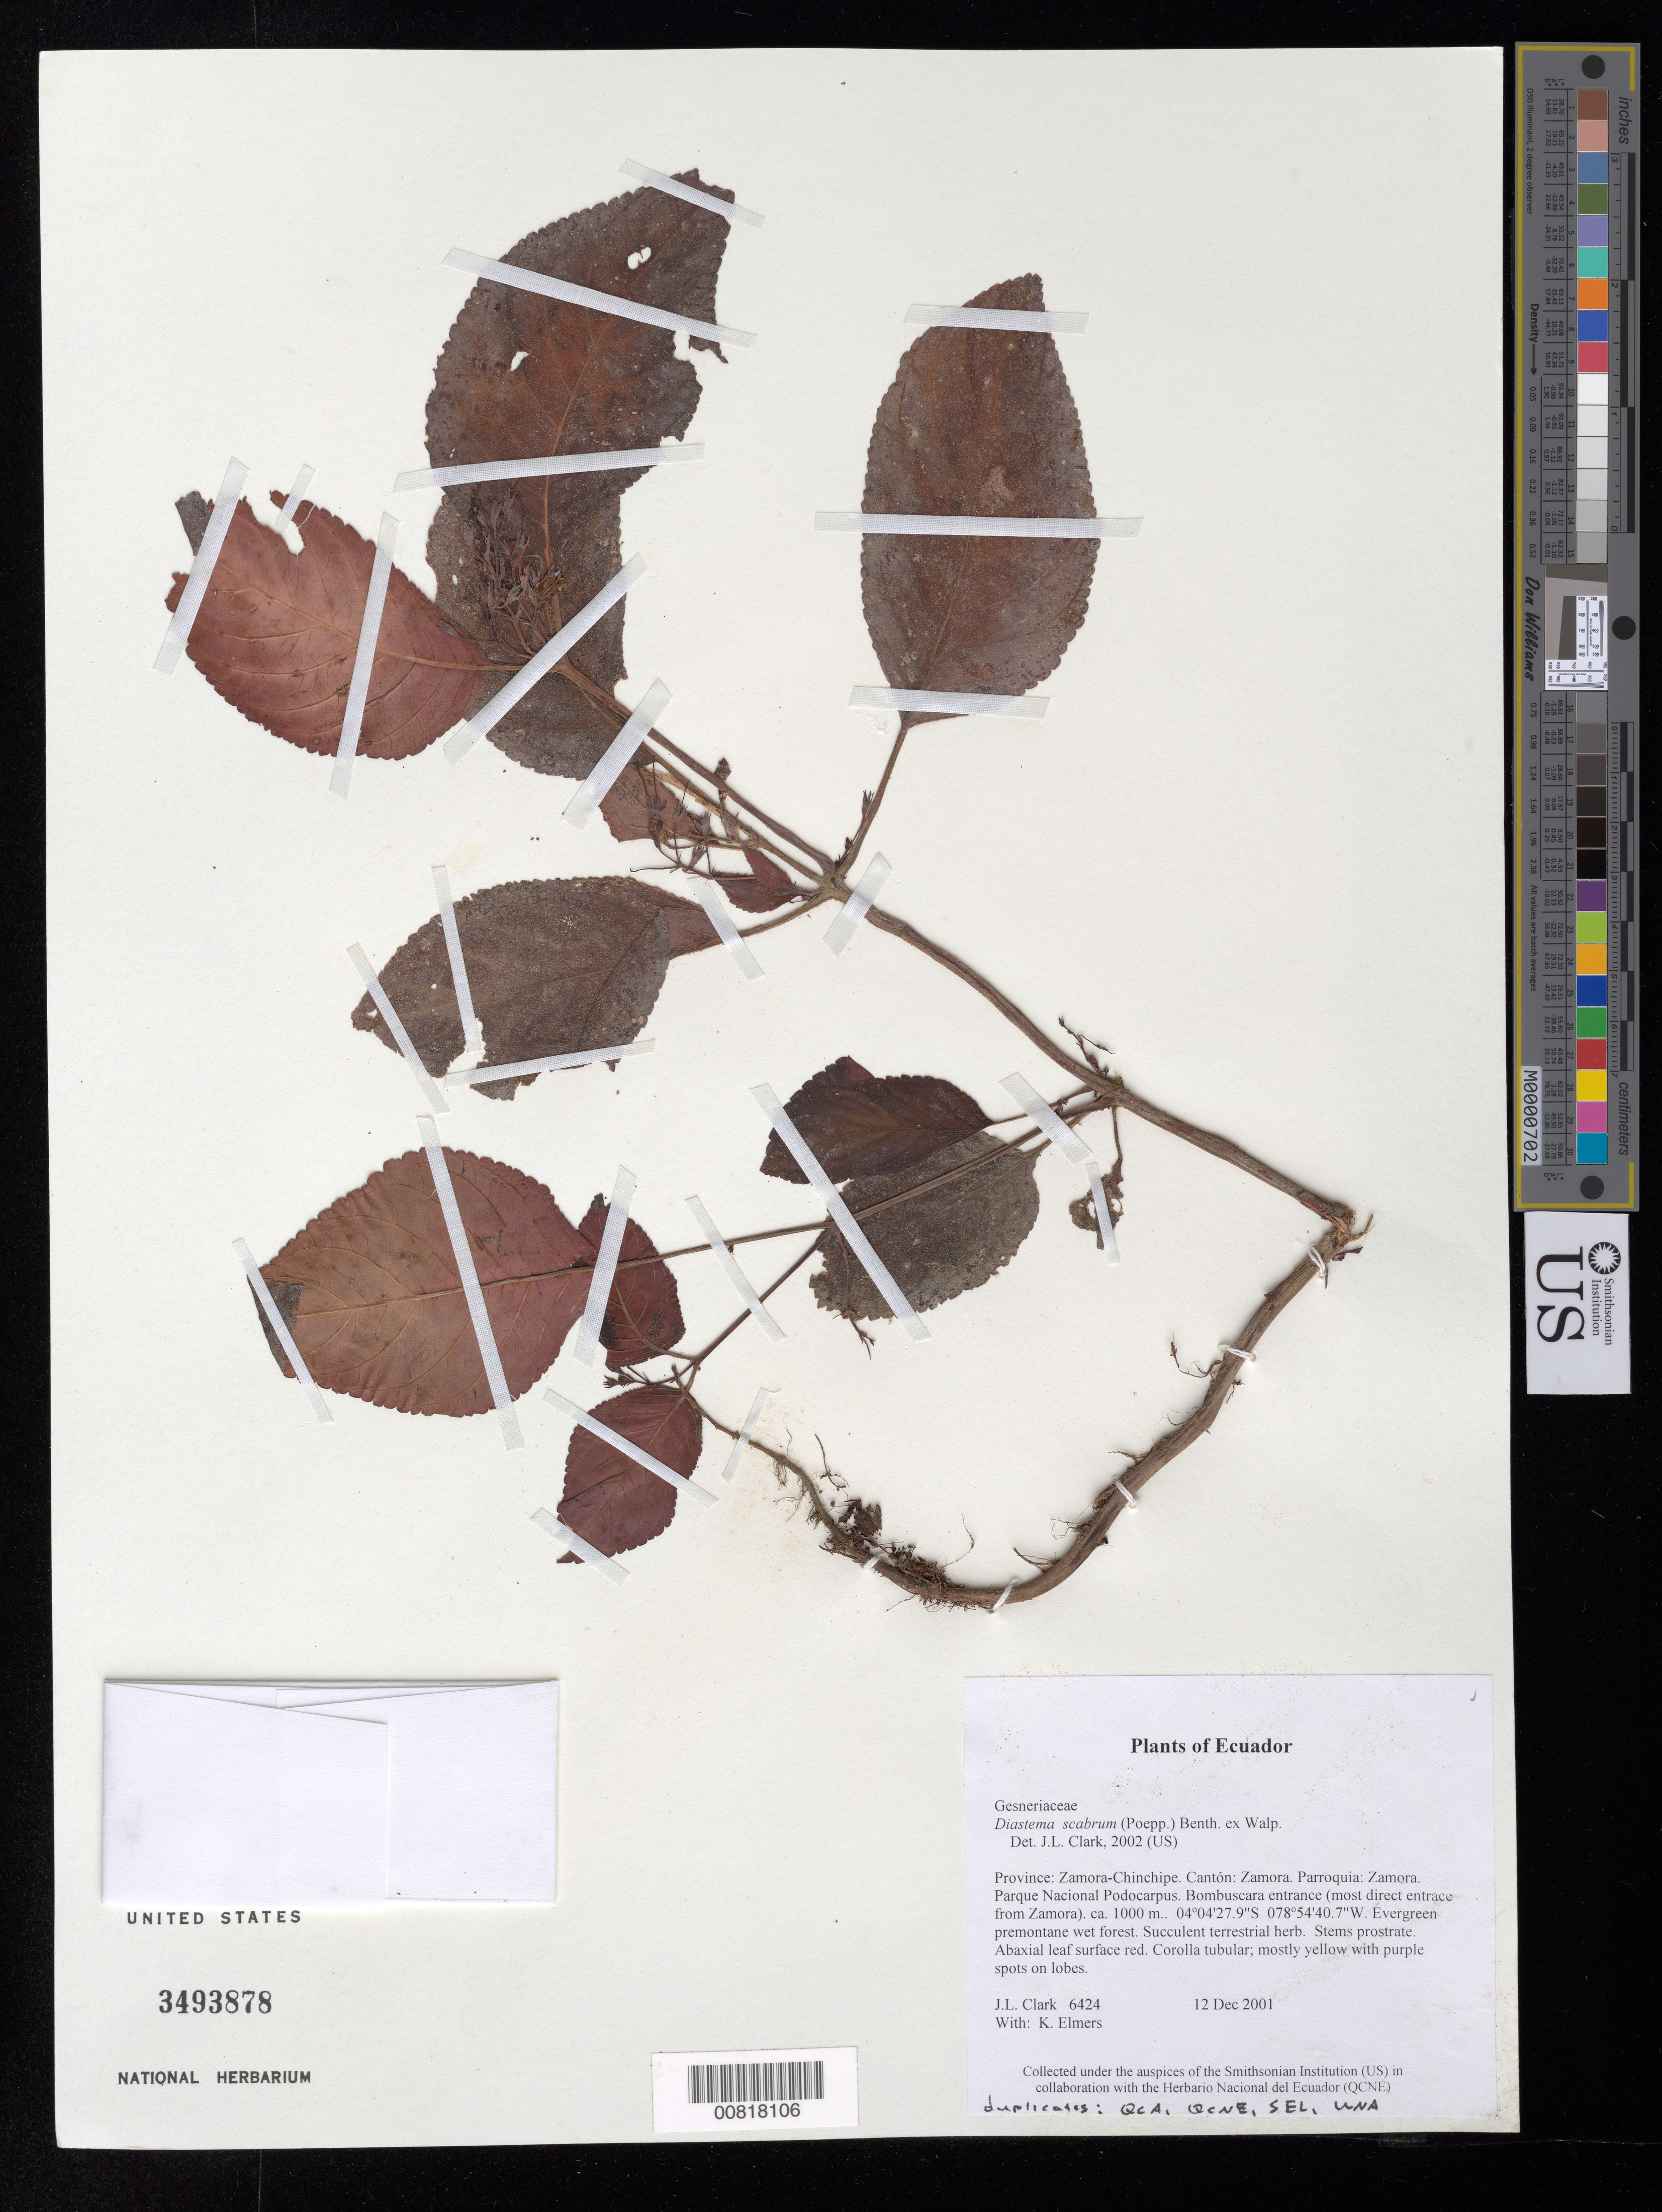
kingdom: Plantae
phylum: Tracheophyta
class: Magnoliopsida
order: Lamiales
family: Gesneriaceae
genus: Diastema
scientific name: Diastema scabrum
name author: (Poepp.) Benth. ex Walp.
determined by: Clark, J. L., (SEL), The Marie Selby Botanical Garden (UNITED STATES)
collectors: J. L. Clark & K. Elmers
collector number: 6424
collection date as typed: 12 Dec 2001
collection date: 2001-12-12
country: Ecuador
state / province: Zamora-Chinchipe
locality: Zamora. Parroquia: Zamora. Parque Nacional Podocarpus. Bombuscara entrance (most direct entrace from Zamora).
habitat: Evergreen premontane wet forest.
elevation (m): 1000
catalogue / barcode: US 3493878